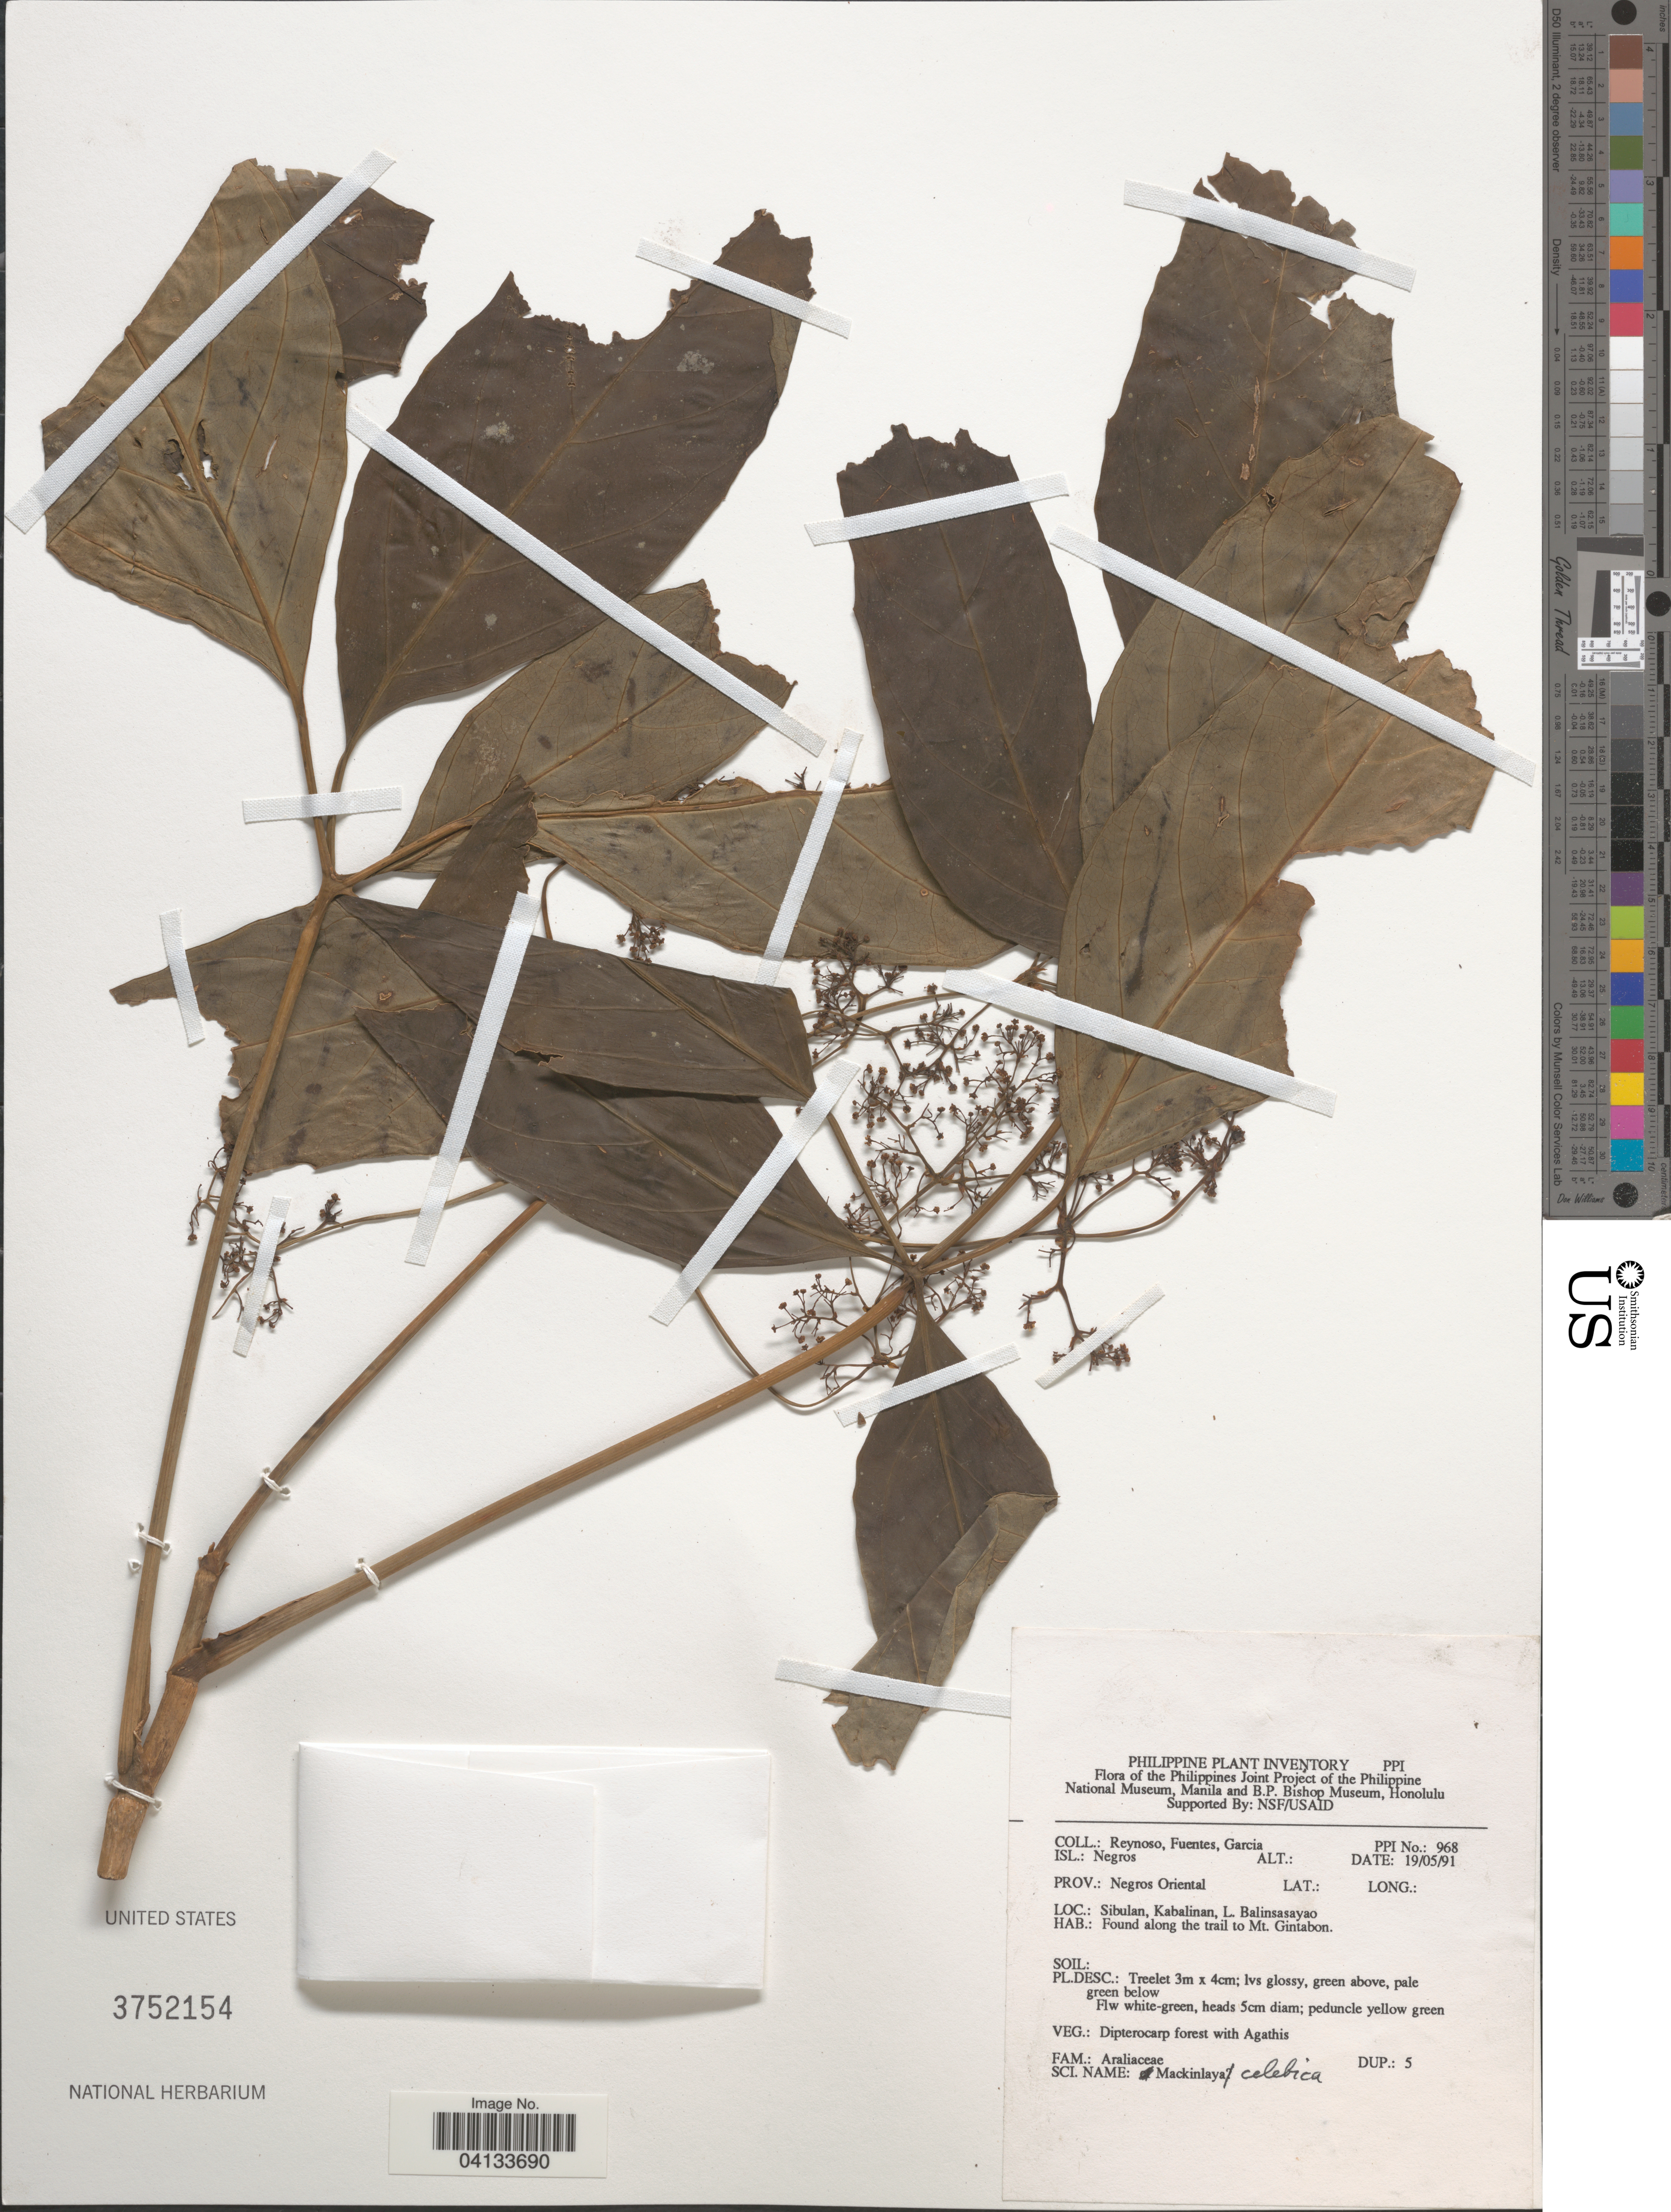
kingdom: Plantae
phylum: Tracheophyta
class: Magnoliopsida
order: Apiales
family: Apiaceae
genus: Mackinlaya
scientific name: Mackinlaya celebica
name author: (Harms) Philipson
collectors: E. Reynoso, -. Fuentes & H. Garcia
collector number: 968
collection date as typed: Transcribed d/m/y: 19/5/91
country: Philippines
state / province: Central Visayas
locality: Isl.: Negros. Prov.: Negros Oriental. Sibulan, Kabalinan, L. Balinsasayao.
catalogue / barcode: US 3752154